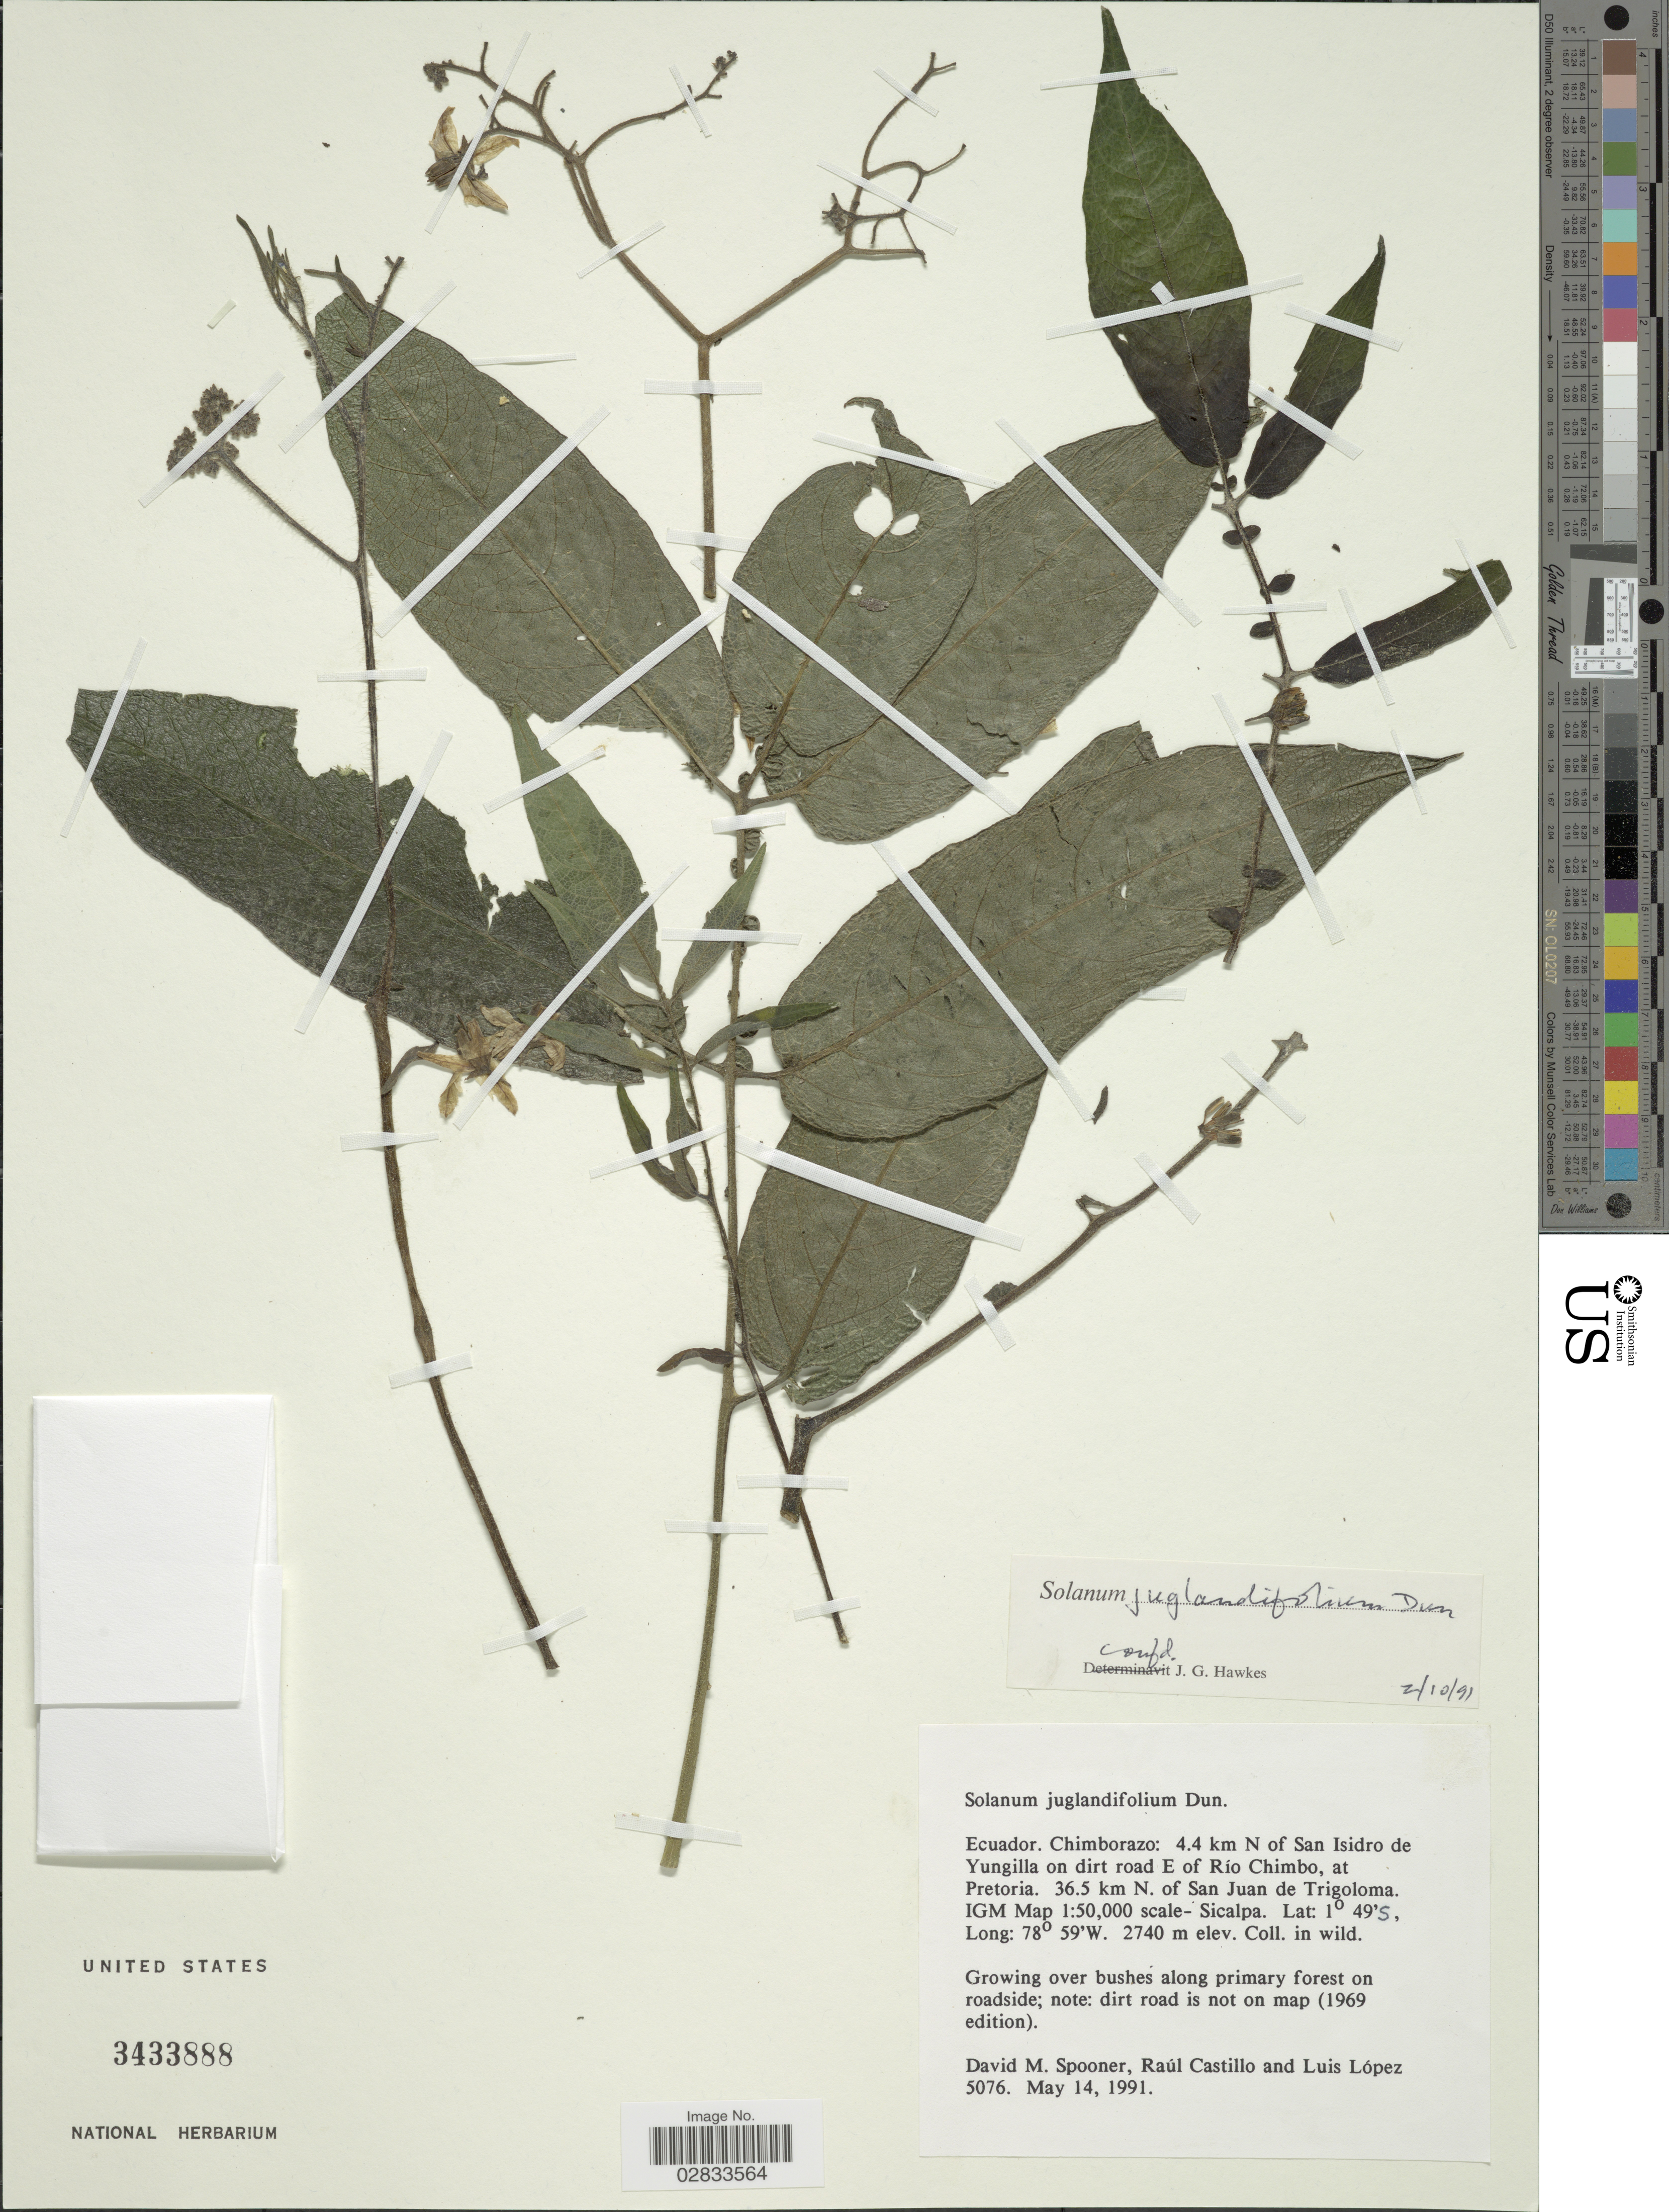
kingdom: Plantae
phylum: Tracheophyta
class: Magnoliopsida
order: Solanales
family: Solanaceae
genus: Solanum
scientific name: Solanum juglandifolium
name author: Dunal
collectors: D. Spooner, R. Castillo & L. López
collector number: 5076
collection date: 1991-05-14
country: Ecuador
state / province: Chimborazo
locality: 4.4 km N of San Isidro de Yungilla on dirt road E of Río Chimbo, at Pretoria. 36.5 km N. of San Juan de Trigoloma. IGM Map 1:50,000 scale- Sicalpa.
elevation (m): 2740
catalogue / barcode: US 3433888